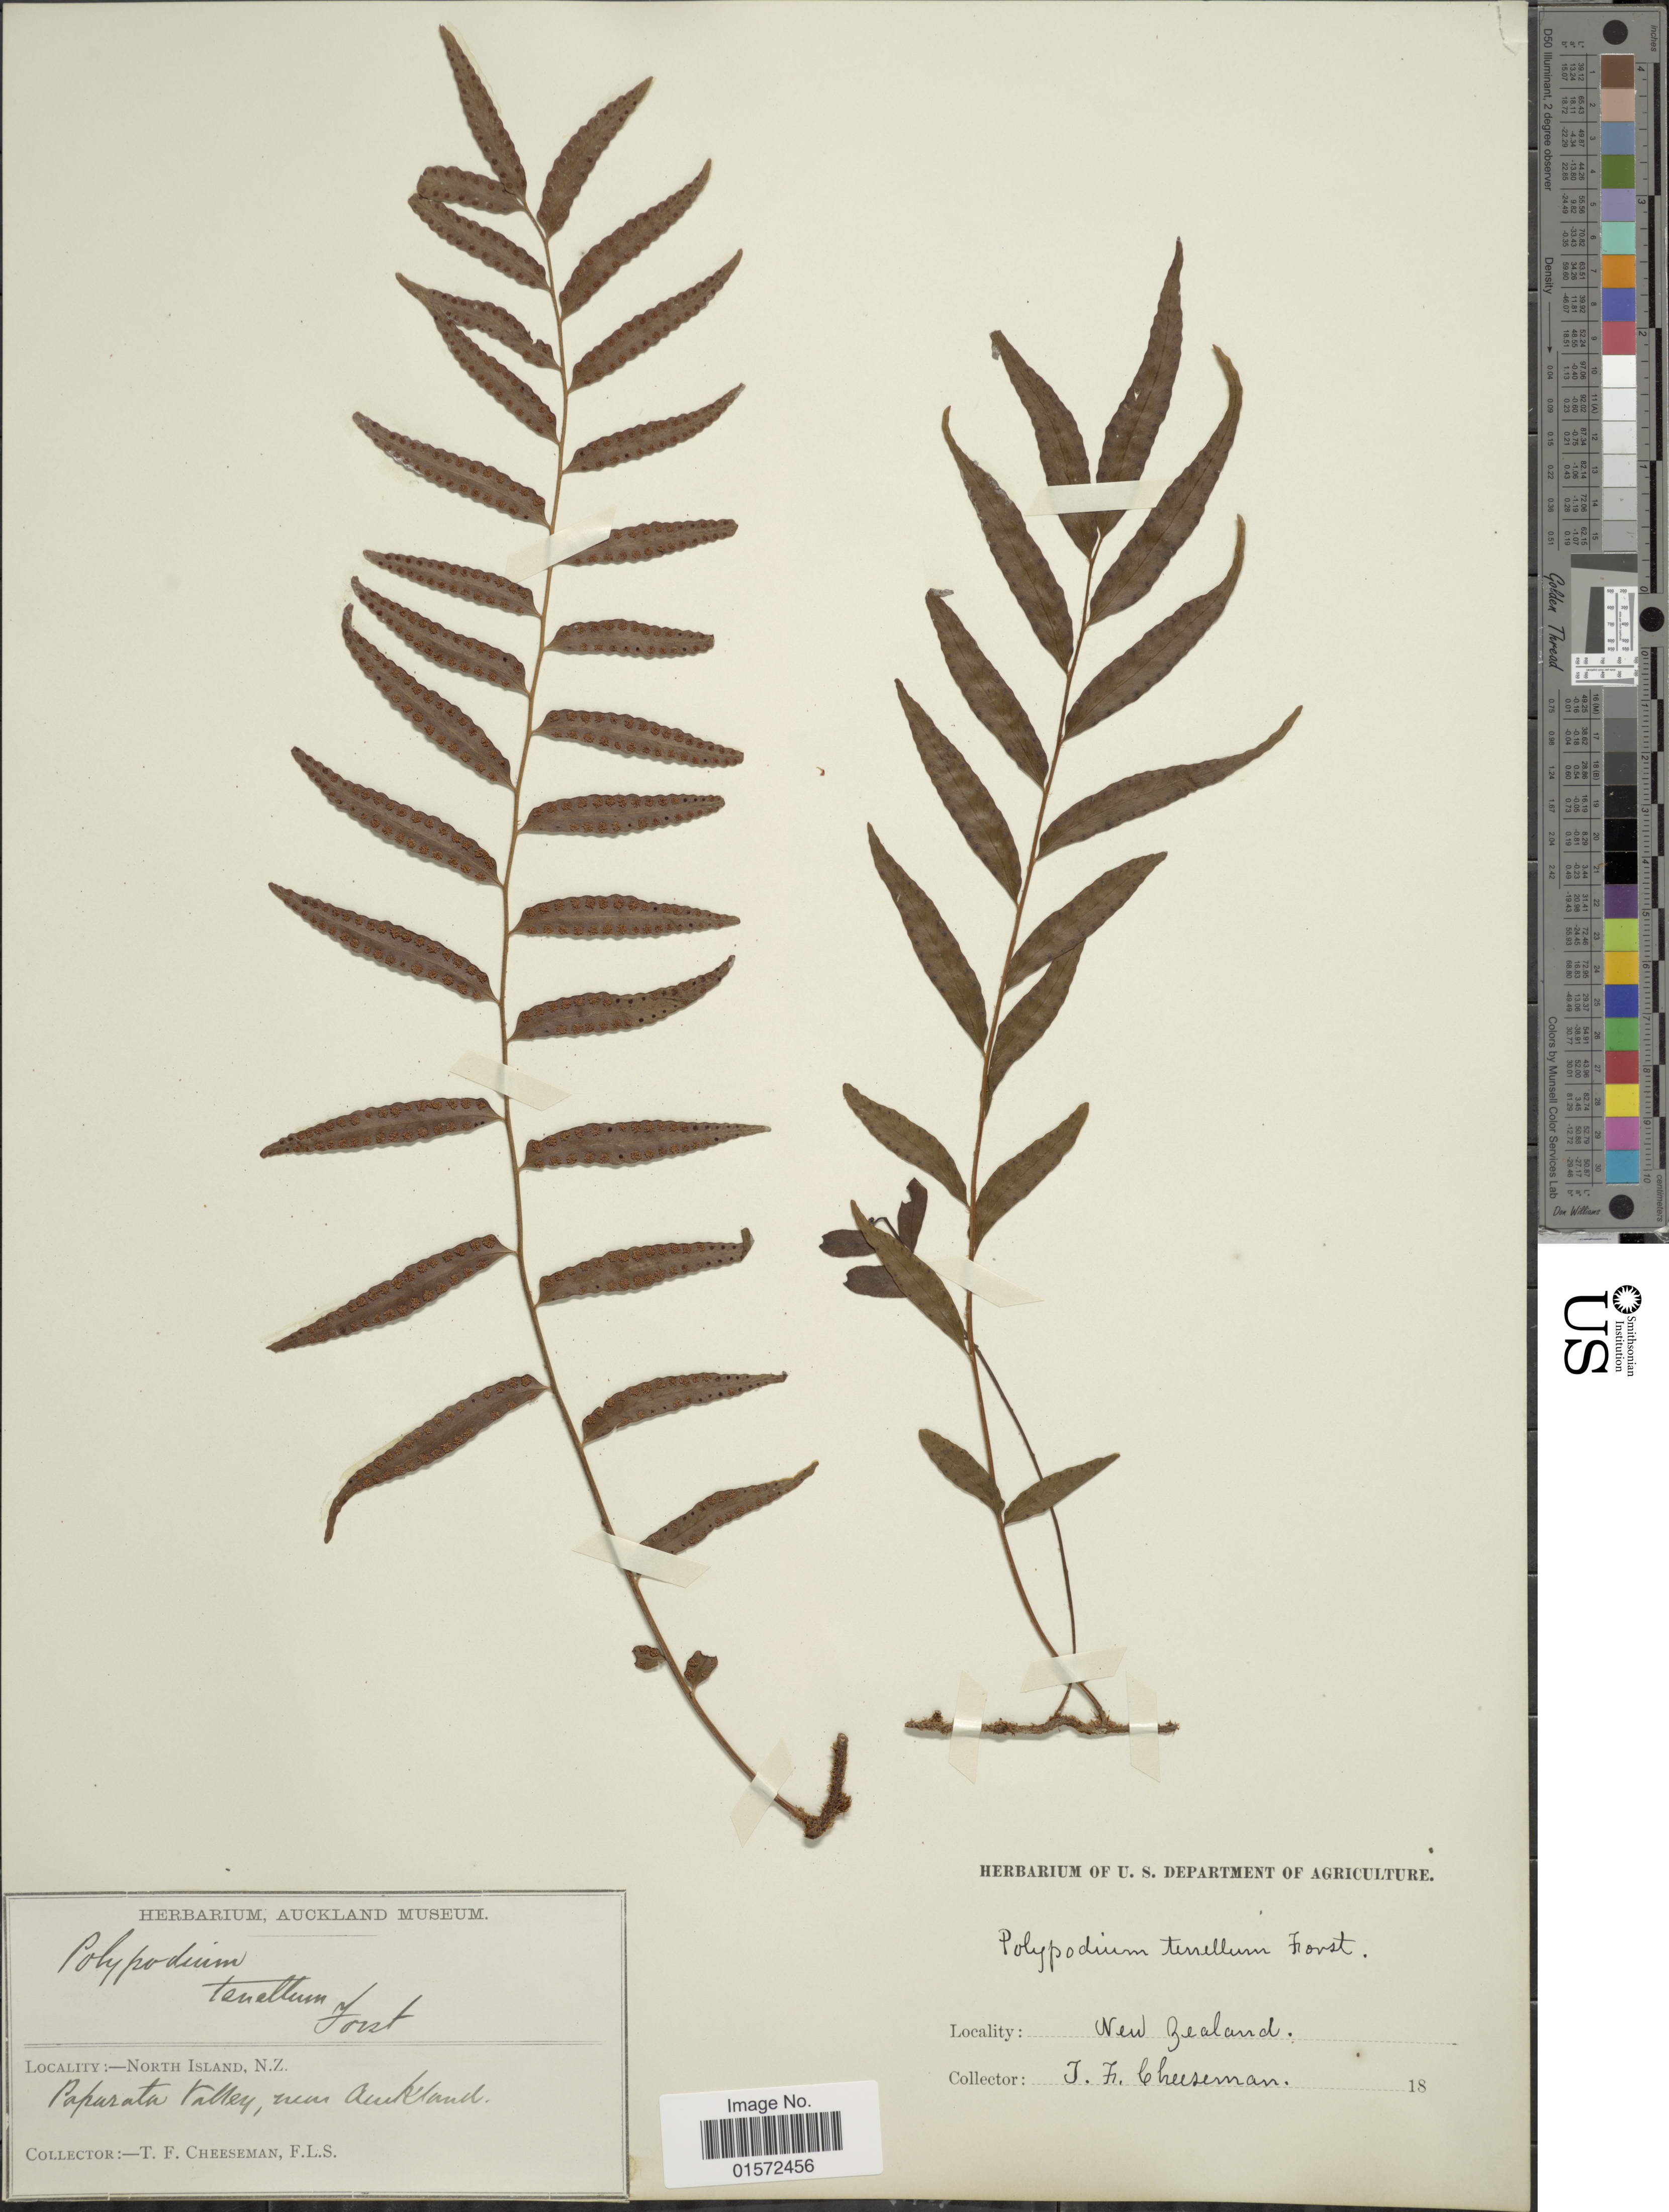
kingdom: Plantae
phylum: Tracheophyta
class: Polypodiopsida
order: Polypodiales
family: Tectariaceae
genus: Arthropteris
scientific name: Arthropteris tenella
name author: (G. Forst.) J. Sm. ex Hook. f.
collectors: T. F. Cheeseman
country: New Zealand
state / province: Auckland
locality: North Island, N.Z. Paparata Valley, near Auckland